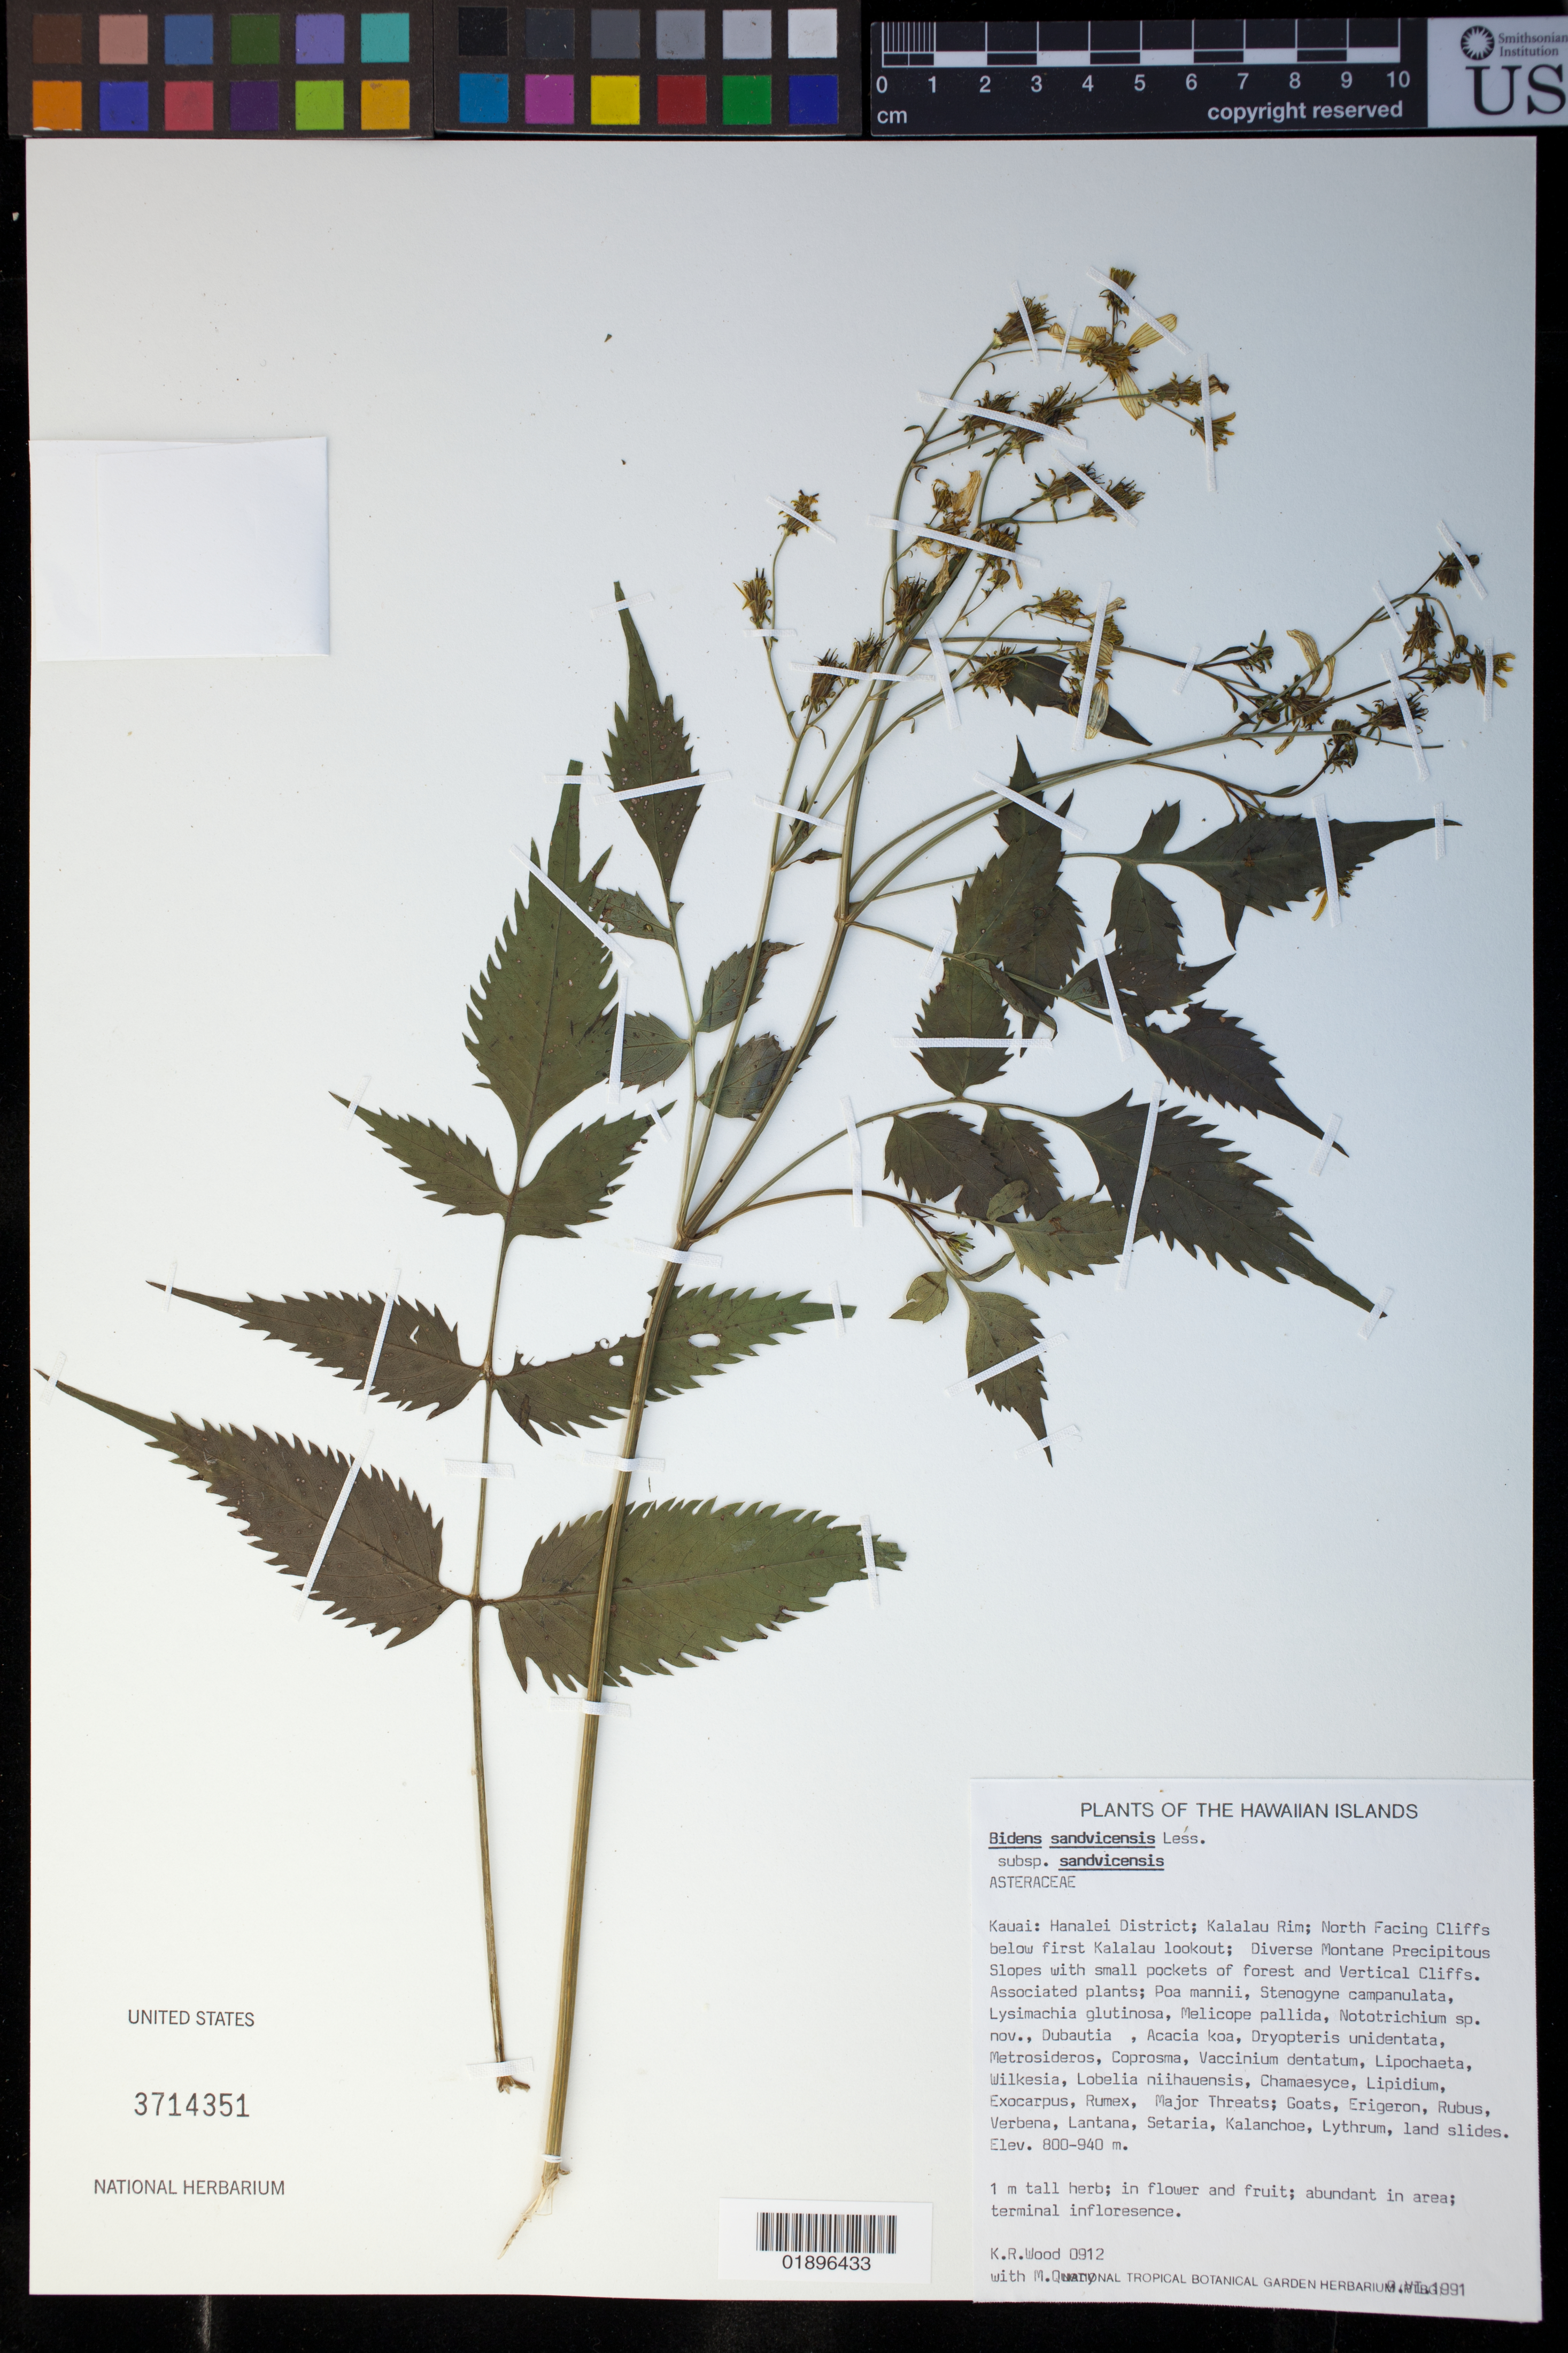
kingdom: Plantae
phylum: Tracheophyta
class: Magnoliopsida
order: Asterales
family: Asteraceae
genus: Bidens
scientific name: Bidens sandvicensis subsp. sandvicensis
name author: Less.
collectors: K. R. Wood & M. Query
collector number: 912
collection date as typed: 9 Jun 1991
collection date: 1991-06-09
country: United States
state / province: Hawaii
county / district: Kauai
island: Kaua'i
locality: Hanalei District, Kalalau Rim; north-facing cliffs below first Kalalau lookout.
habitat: Diverse montane precipitous slopes and vertical cliffs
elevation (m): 800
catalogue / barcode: US 3714351